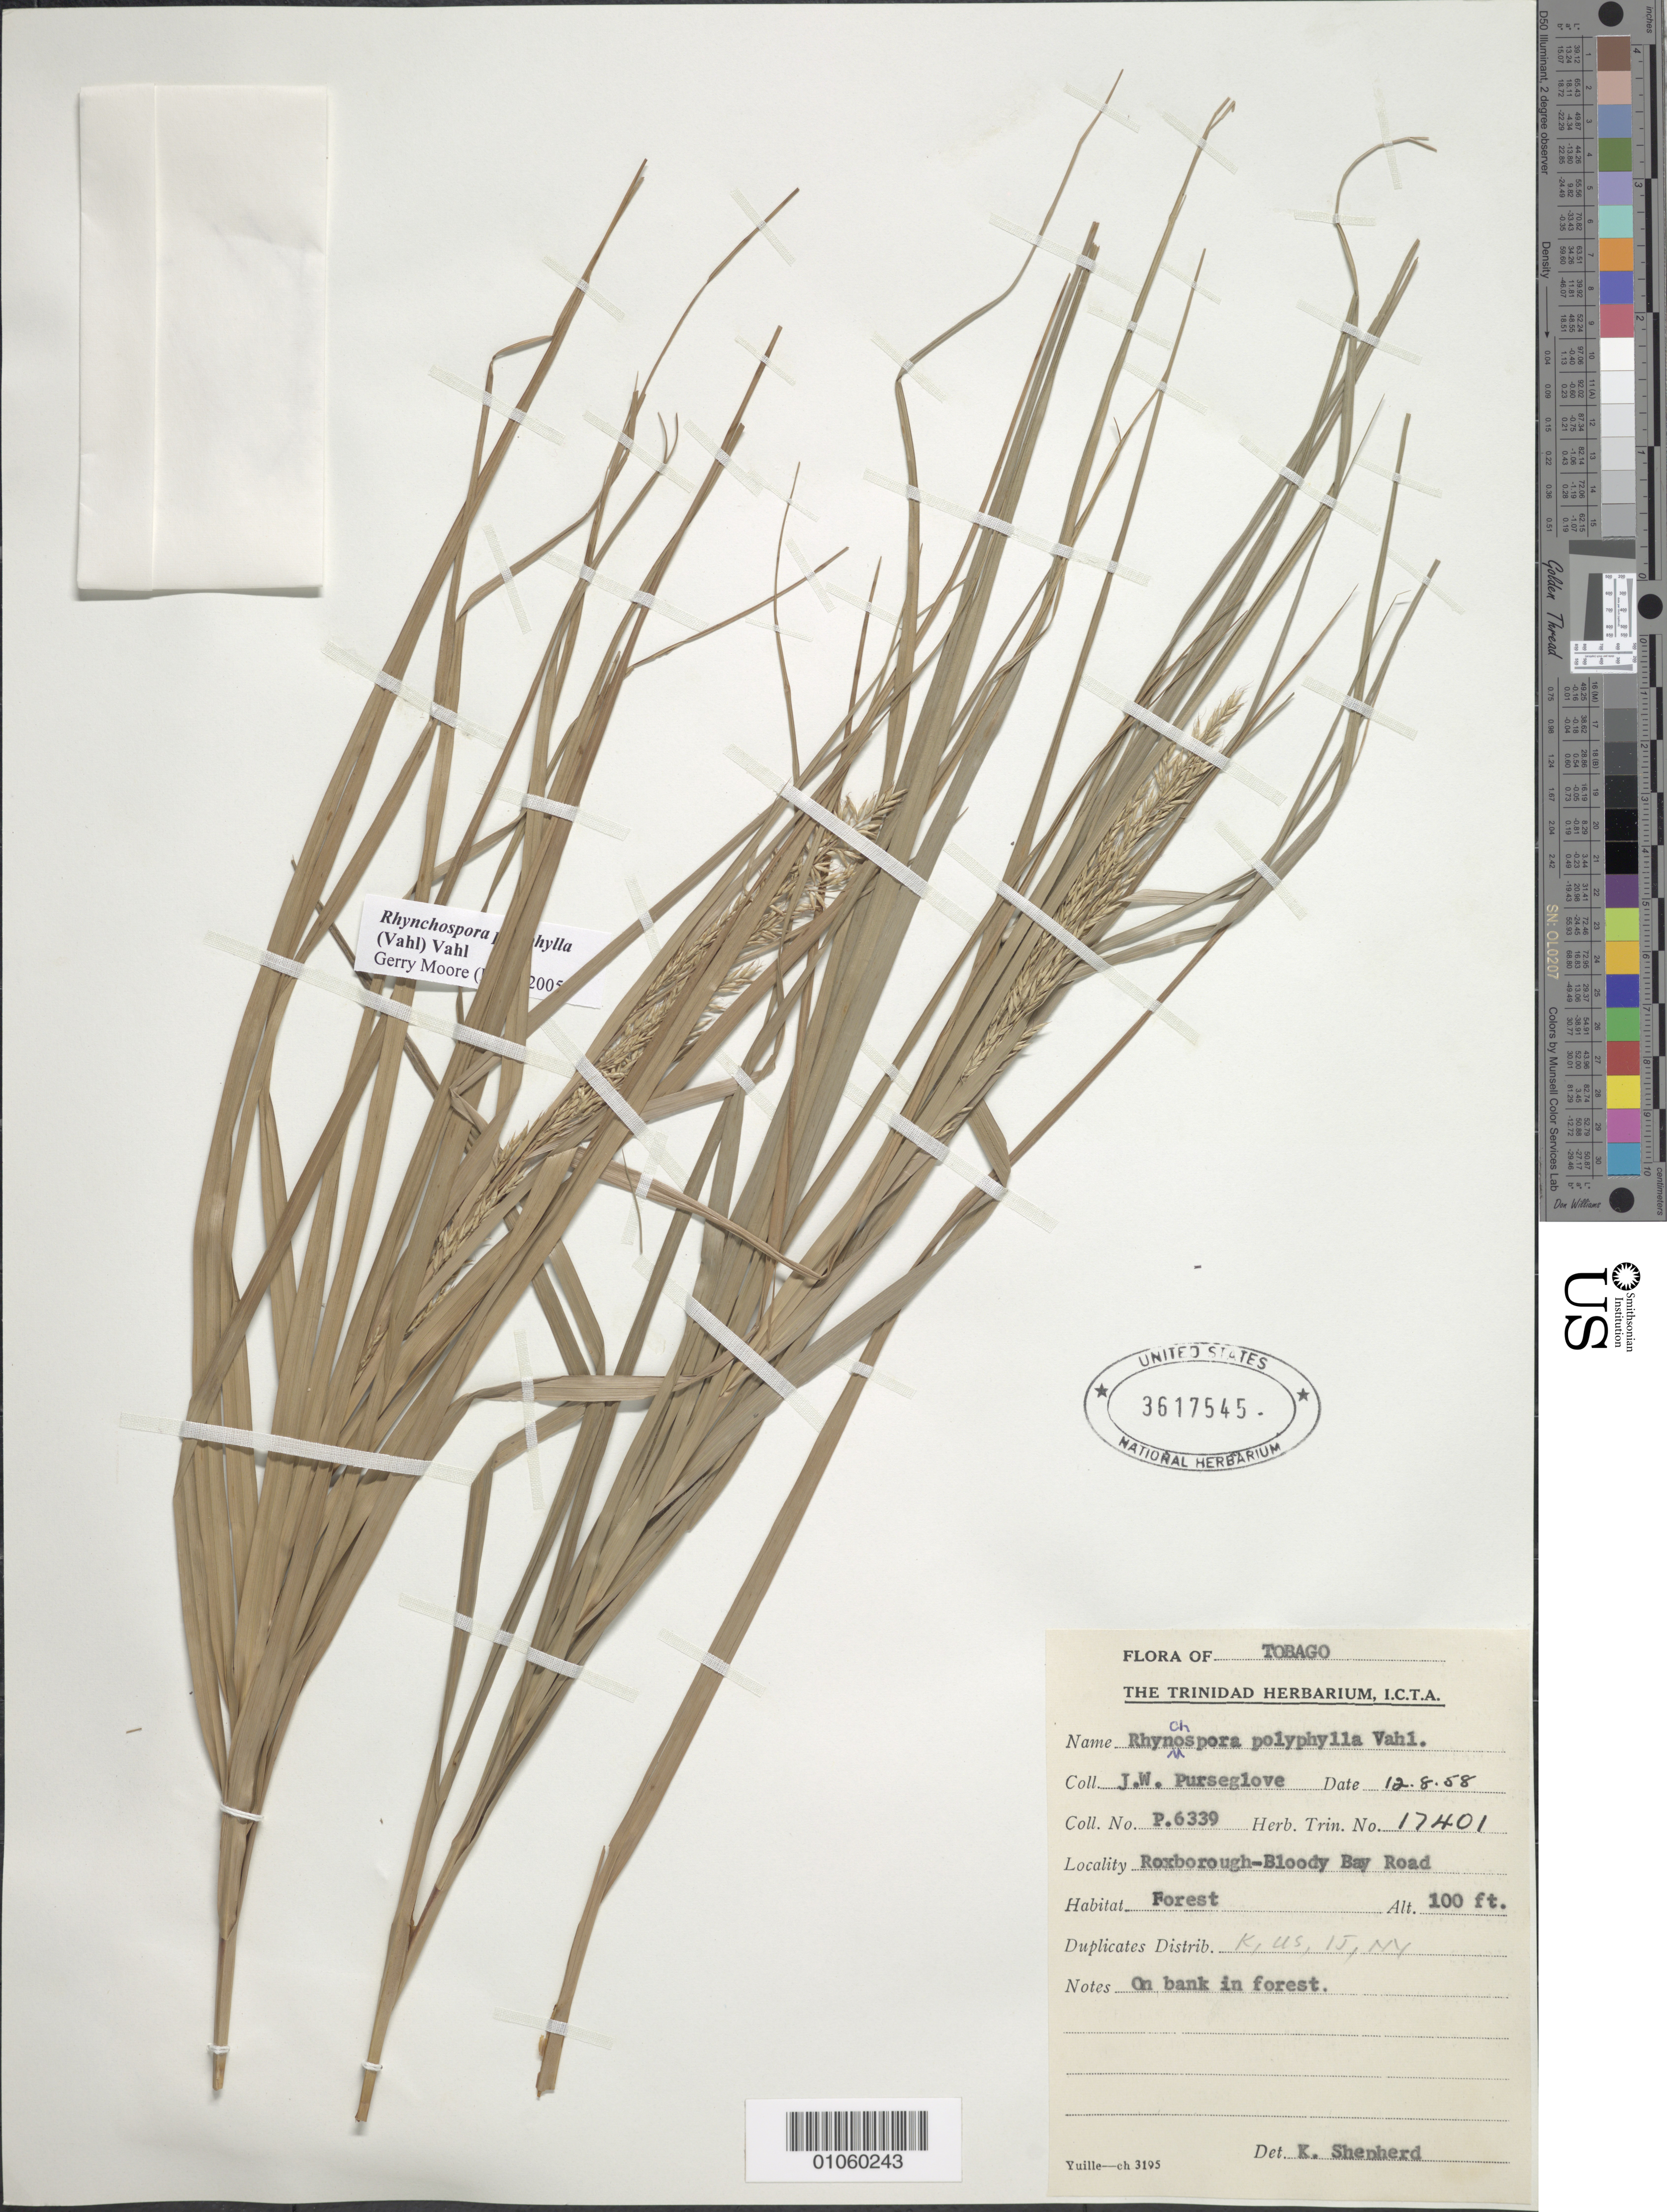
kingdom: Plantae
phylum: Tracheophyta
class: Liliopsida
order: Poales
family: Cyperaceae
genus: Rhynchospora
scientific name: Rhynchospora polyphylla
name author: (Vahl) Vahl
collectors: J. Purseglove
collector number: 6339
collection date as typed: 08 Dec 1958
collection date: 1958-12-08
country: Trinidad and Tobago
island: Tobago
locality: Roxborough-Bloody Bay Road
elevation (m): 30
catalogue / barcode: US 3617545